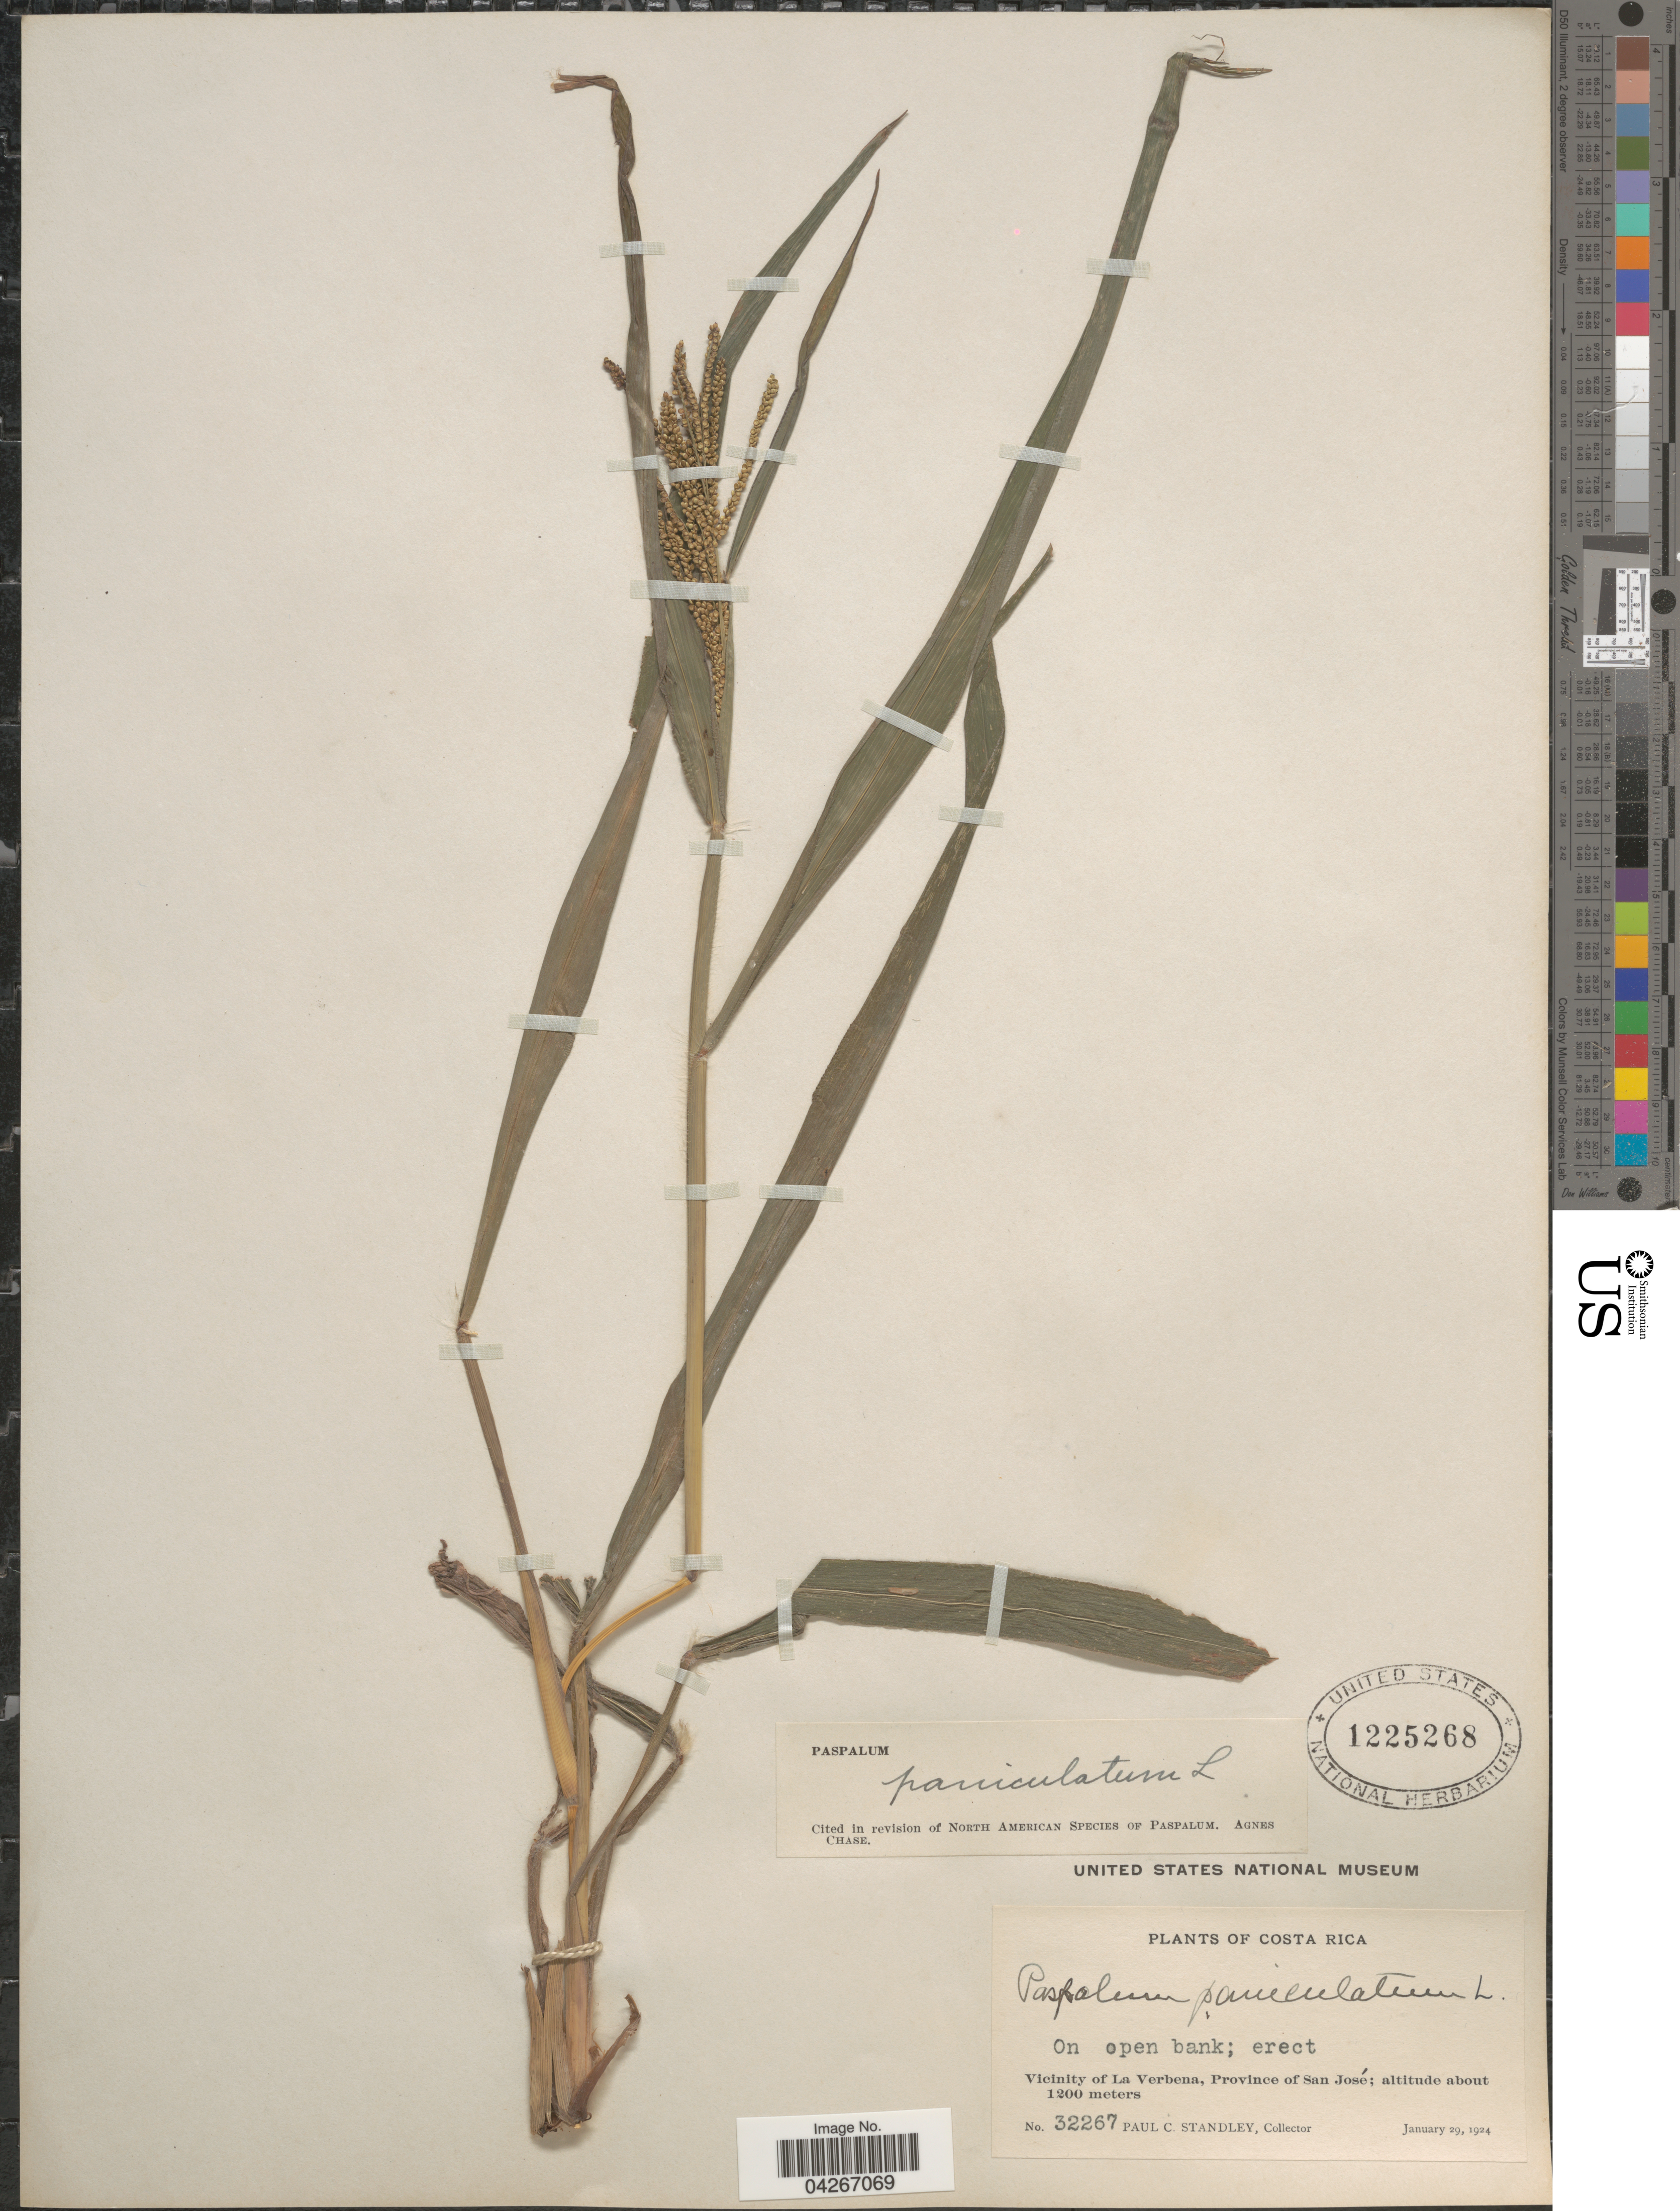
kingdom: Plantae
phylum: Tracheophyta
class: Liliopsida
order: Poales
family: Poaceae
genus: Paspalum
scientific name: Paspalum paniculatum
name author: L.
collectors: P. C. Standley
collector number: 32267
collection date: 1924-01-29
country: Costa Rica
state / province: San José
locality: Vicinity of La Verbena.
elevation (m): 1200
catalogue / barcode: US 1225268